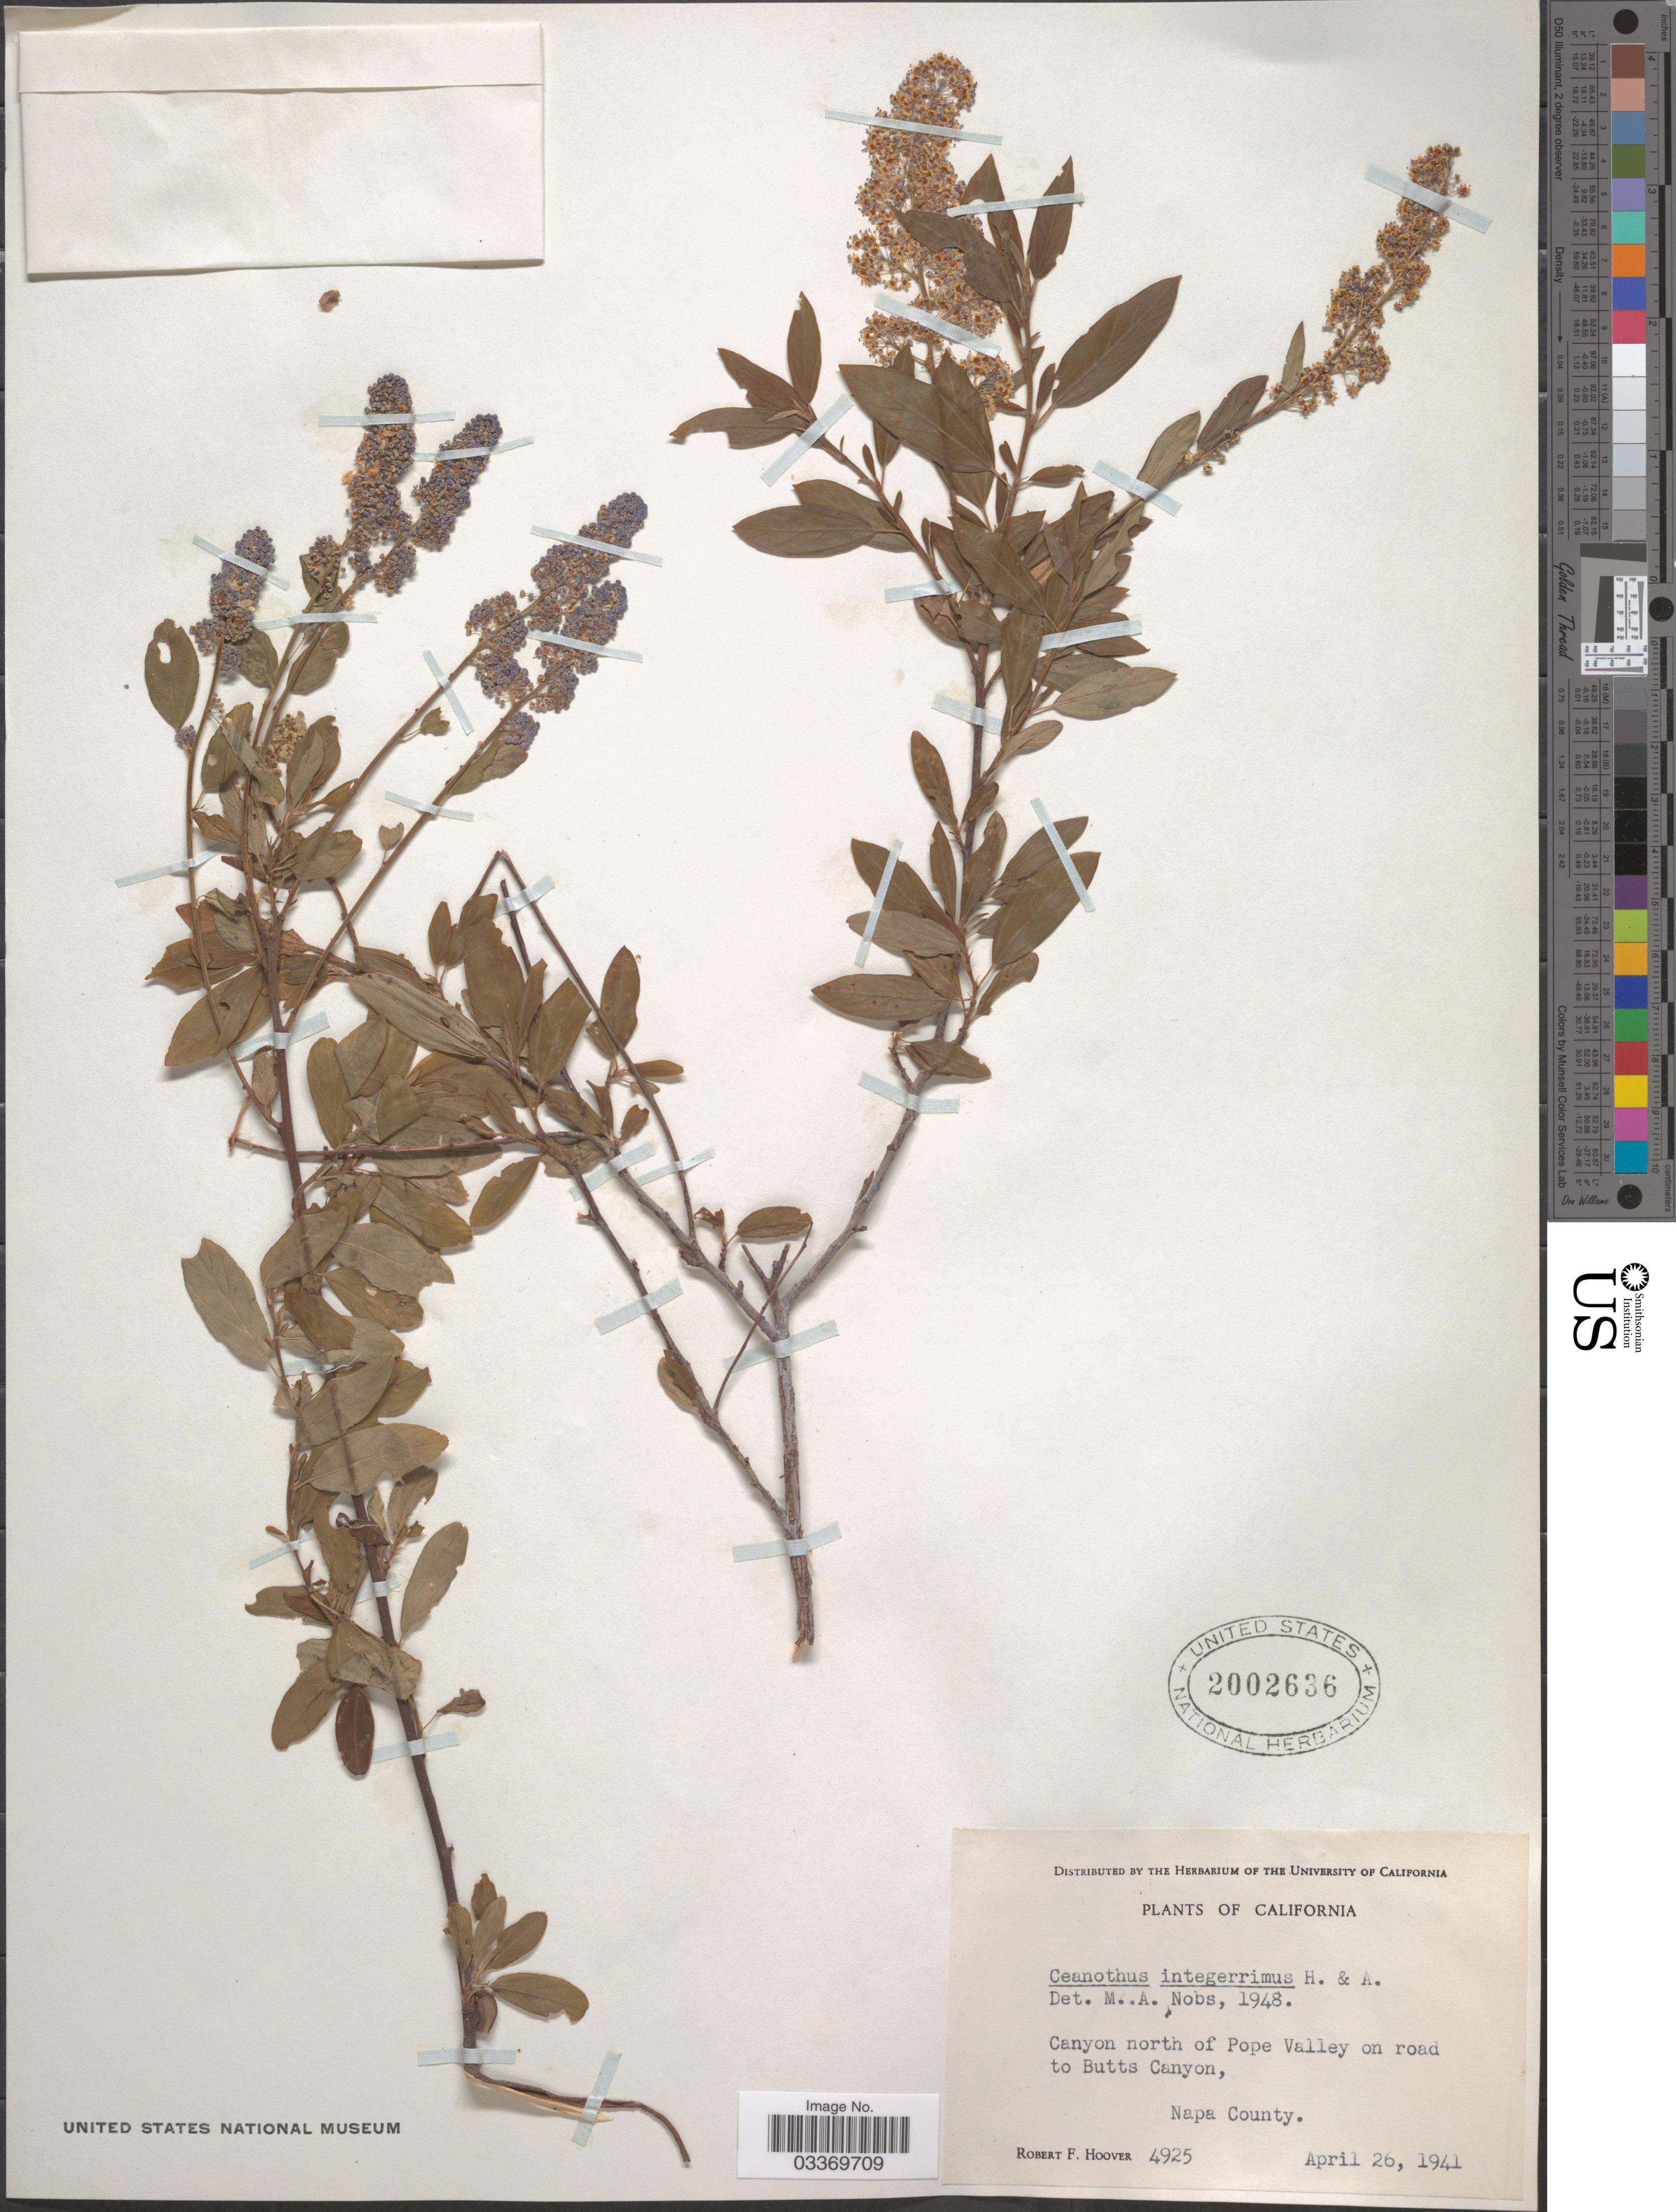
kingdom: Plantae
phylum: Tracheophyta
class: Magnoliopsida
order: Rosales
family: Rhamnaceae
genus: Ceanothus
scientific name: Ceanothus integerrimus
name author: Hook. & Arn.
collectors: R. F. Hoover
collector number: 4925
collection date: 1941-04-26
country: United States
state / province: California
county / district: Napa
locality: Canyon north of Pope Valley on road to Butts Canyon, Napa County.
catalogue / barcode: US 2002636